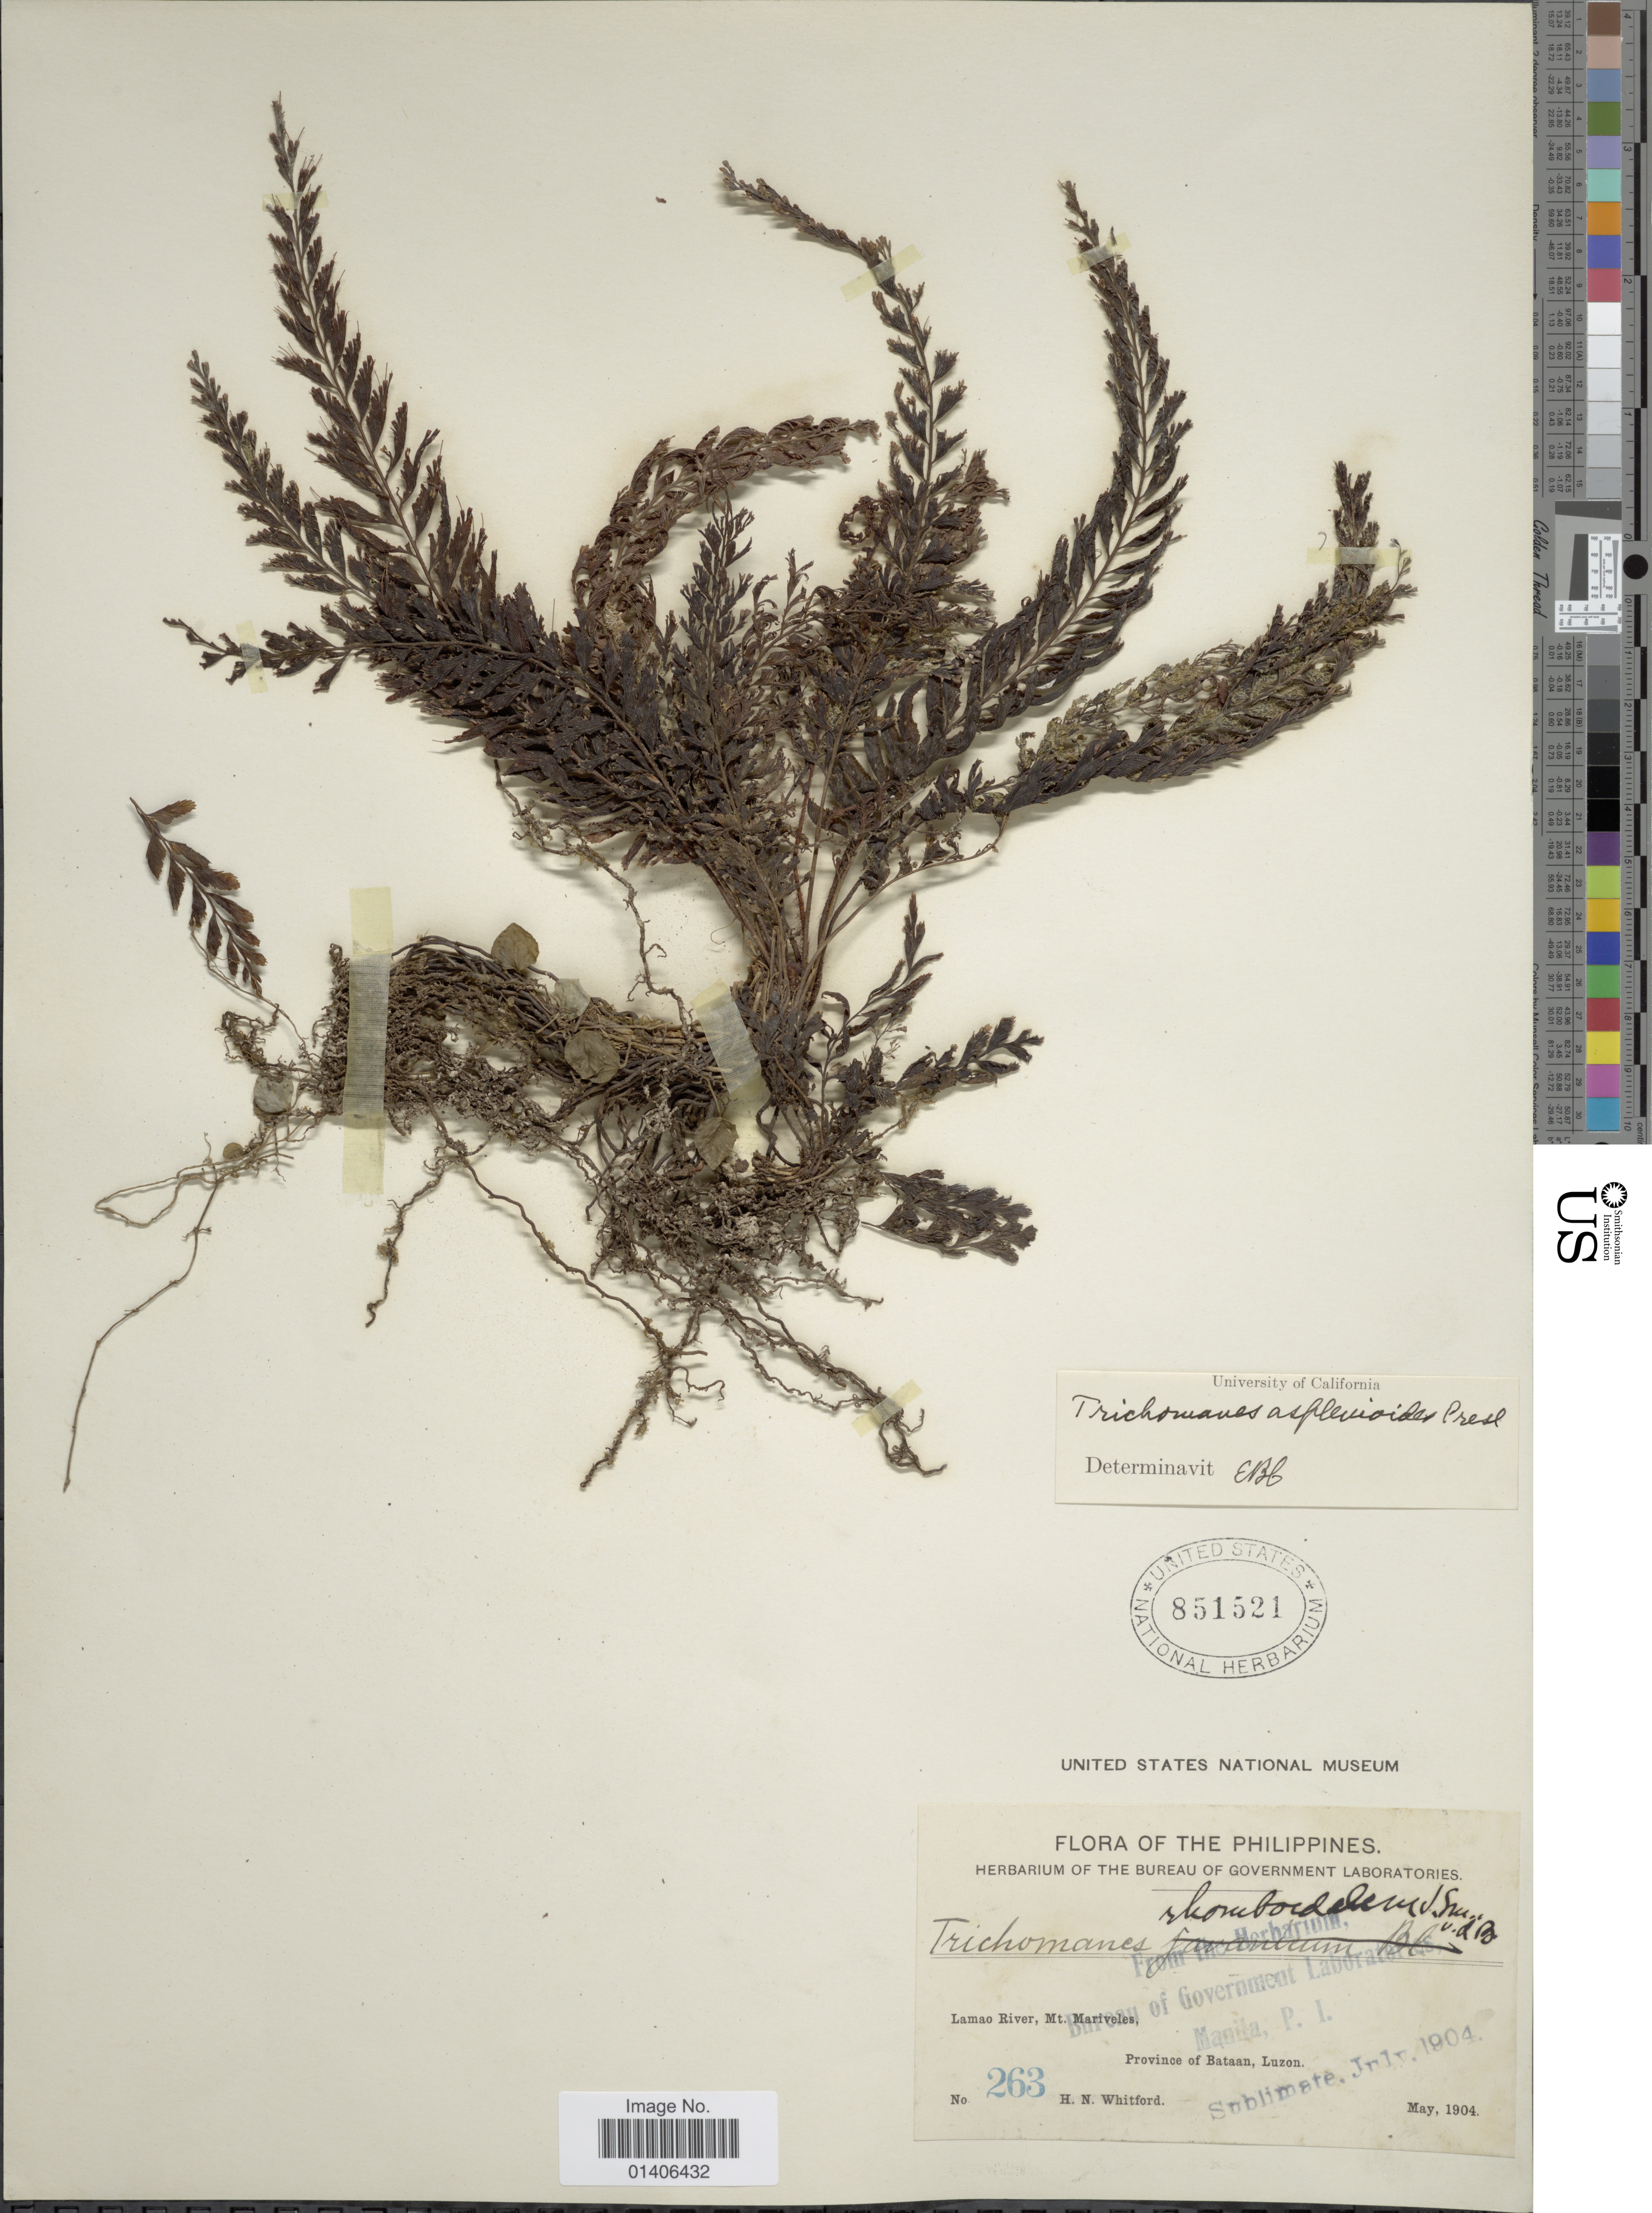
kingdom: Plantae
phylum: Tracheophyta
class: Polypodiopsida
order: Hymenophyllales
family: Hymenophyllaceae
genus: Cephalomanes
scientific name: Cephalomanes javanicum var. asplenoides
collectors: H. N. Whitford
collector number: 263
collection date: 1904-05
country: Philippines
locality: Lamao River, Mt Mariveles, province of Bataan, Luzon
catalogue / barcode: US 851521